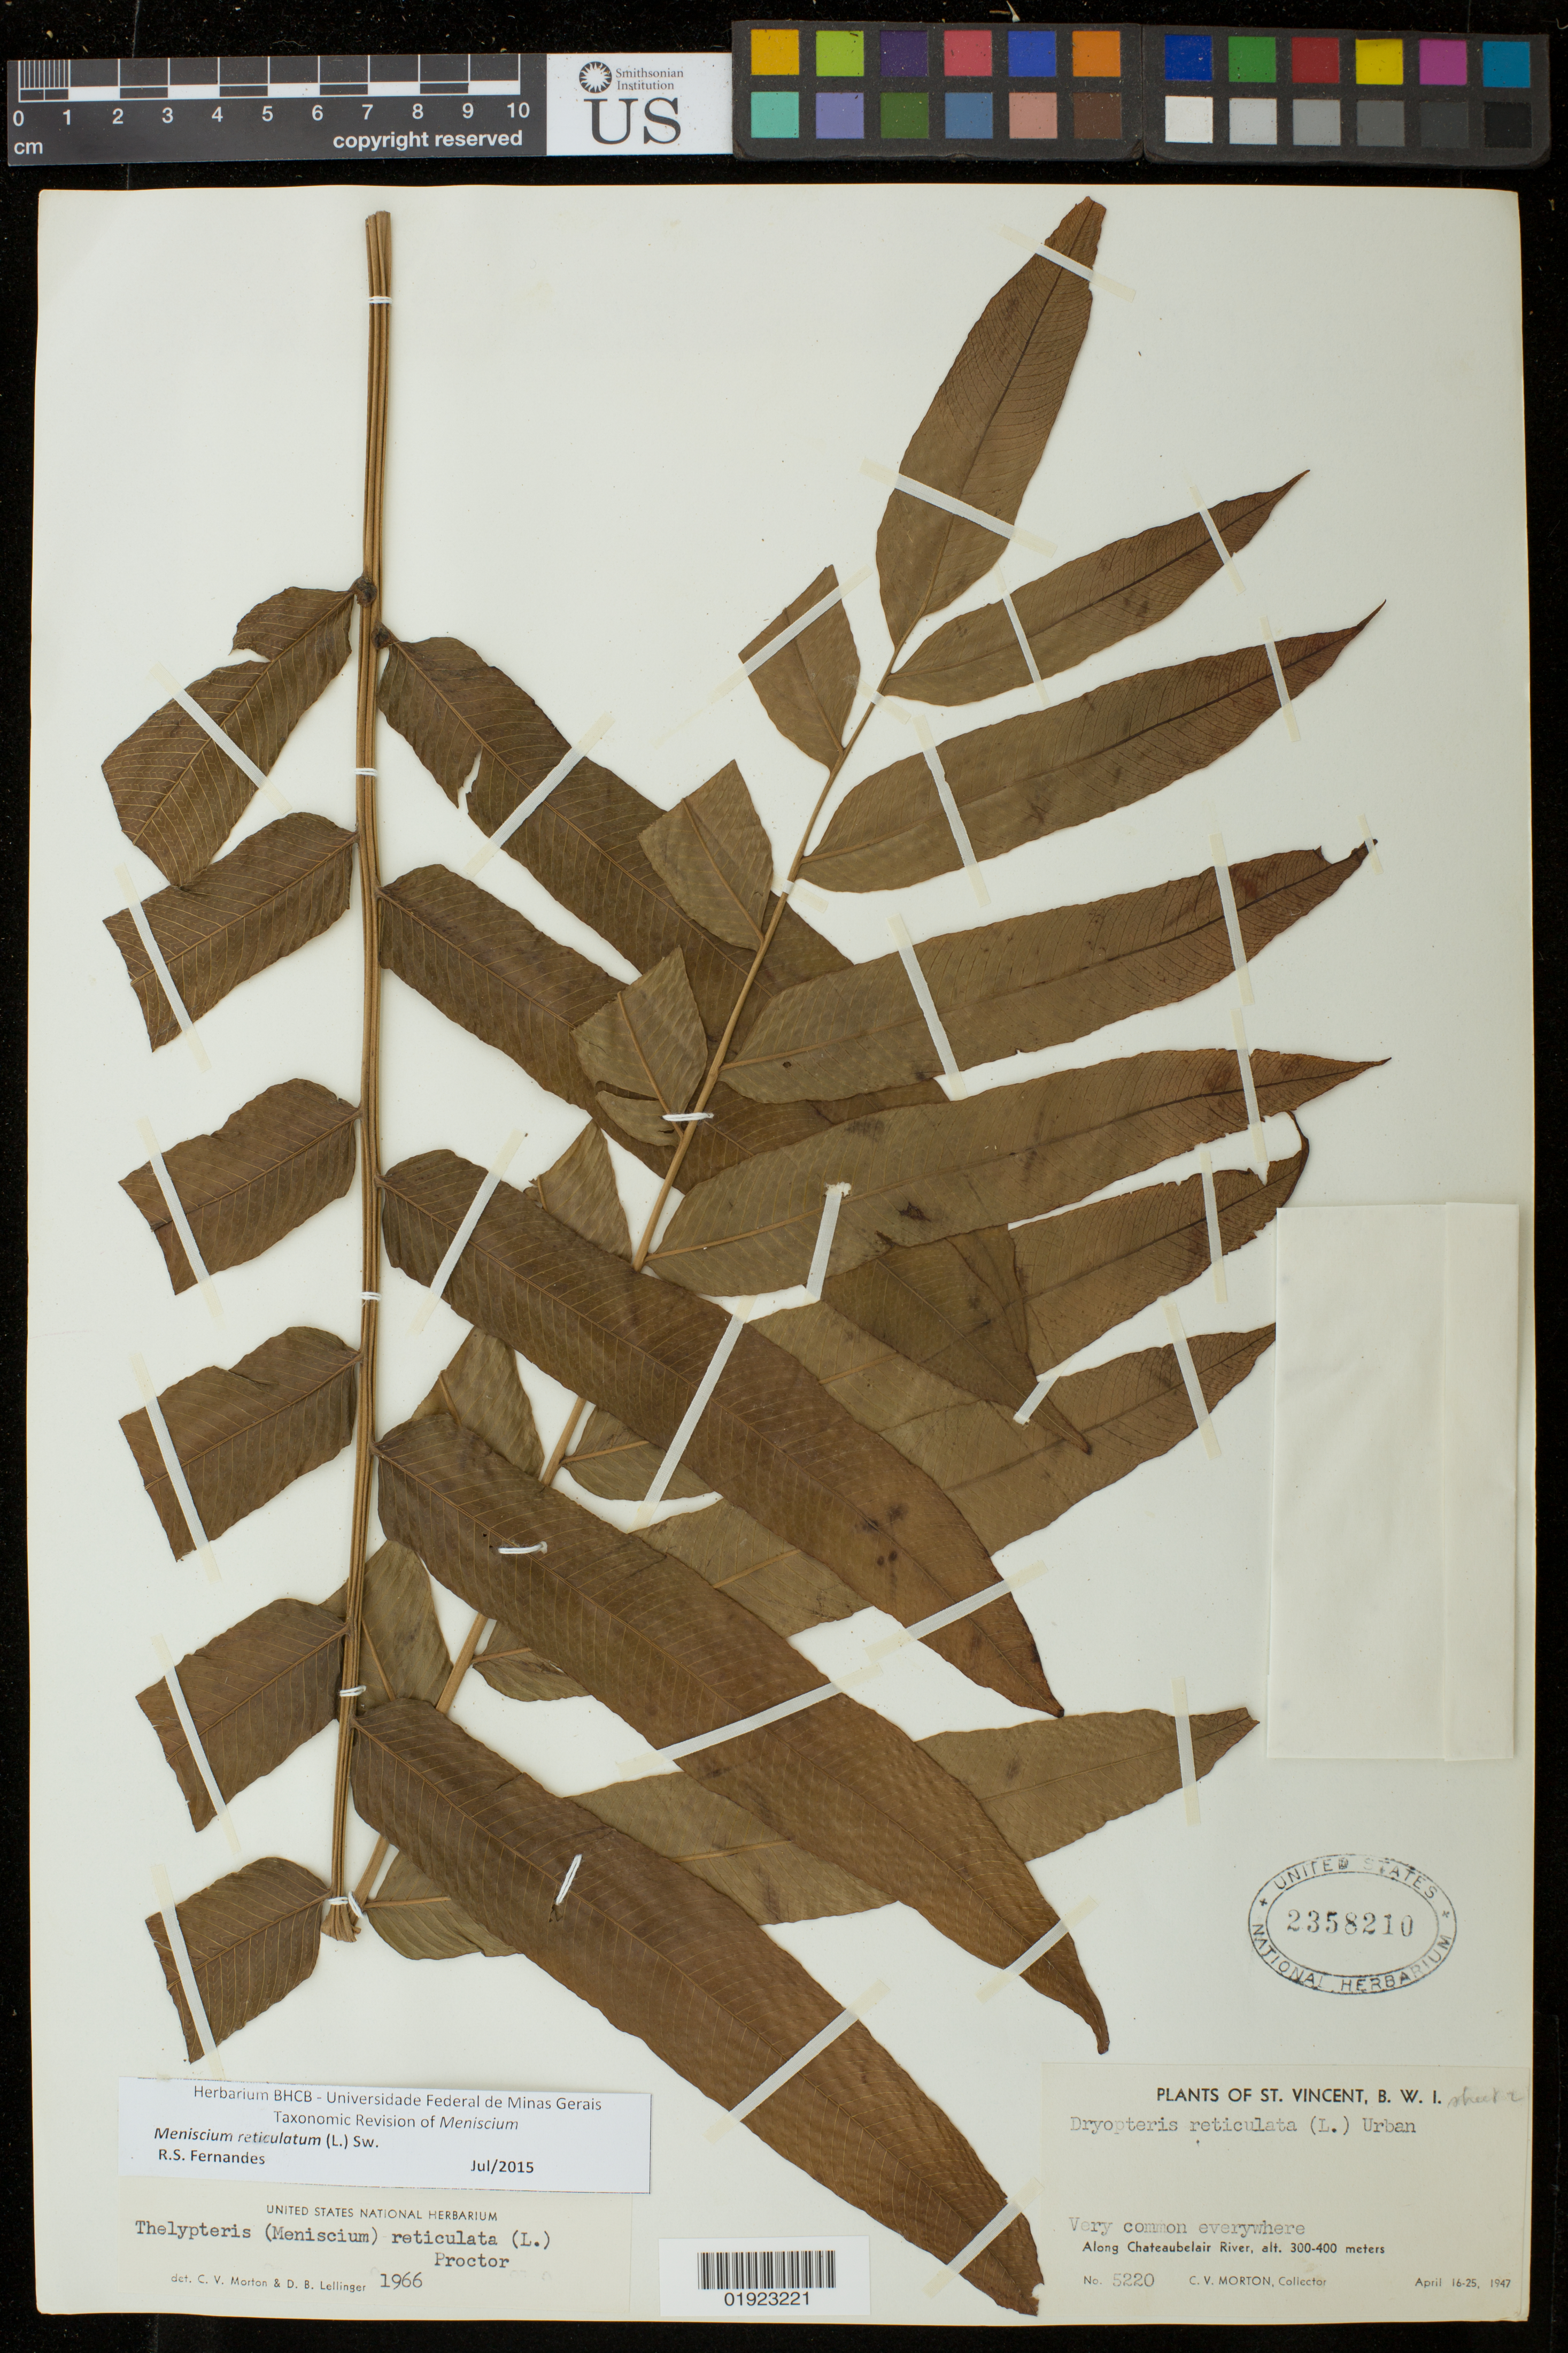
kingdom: Plantae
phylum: Tracheophyta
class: Polypodiopsida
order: Polypodiales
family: Thelypteridaceae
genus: Meniscium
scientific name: Meniscium reticulatum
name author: (L.) Sw.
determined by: Fernandes, R. S.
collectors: C. V. Morton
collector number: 5220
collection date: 1947-04-16/1947-04-25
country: St. Vincent - Grenadines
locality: Along Chateaubelair River.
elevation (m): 300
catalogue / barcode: US 2358210